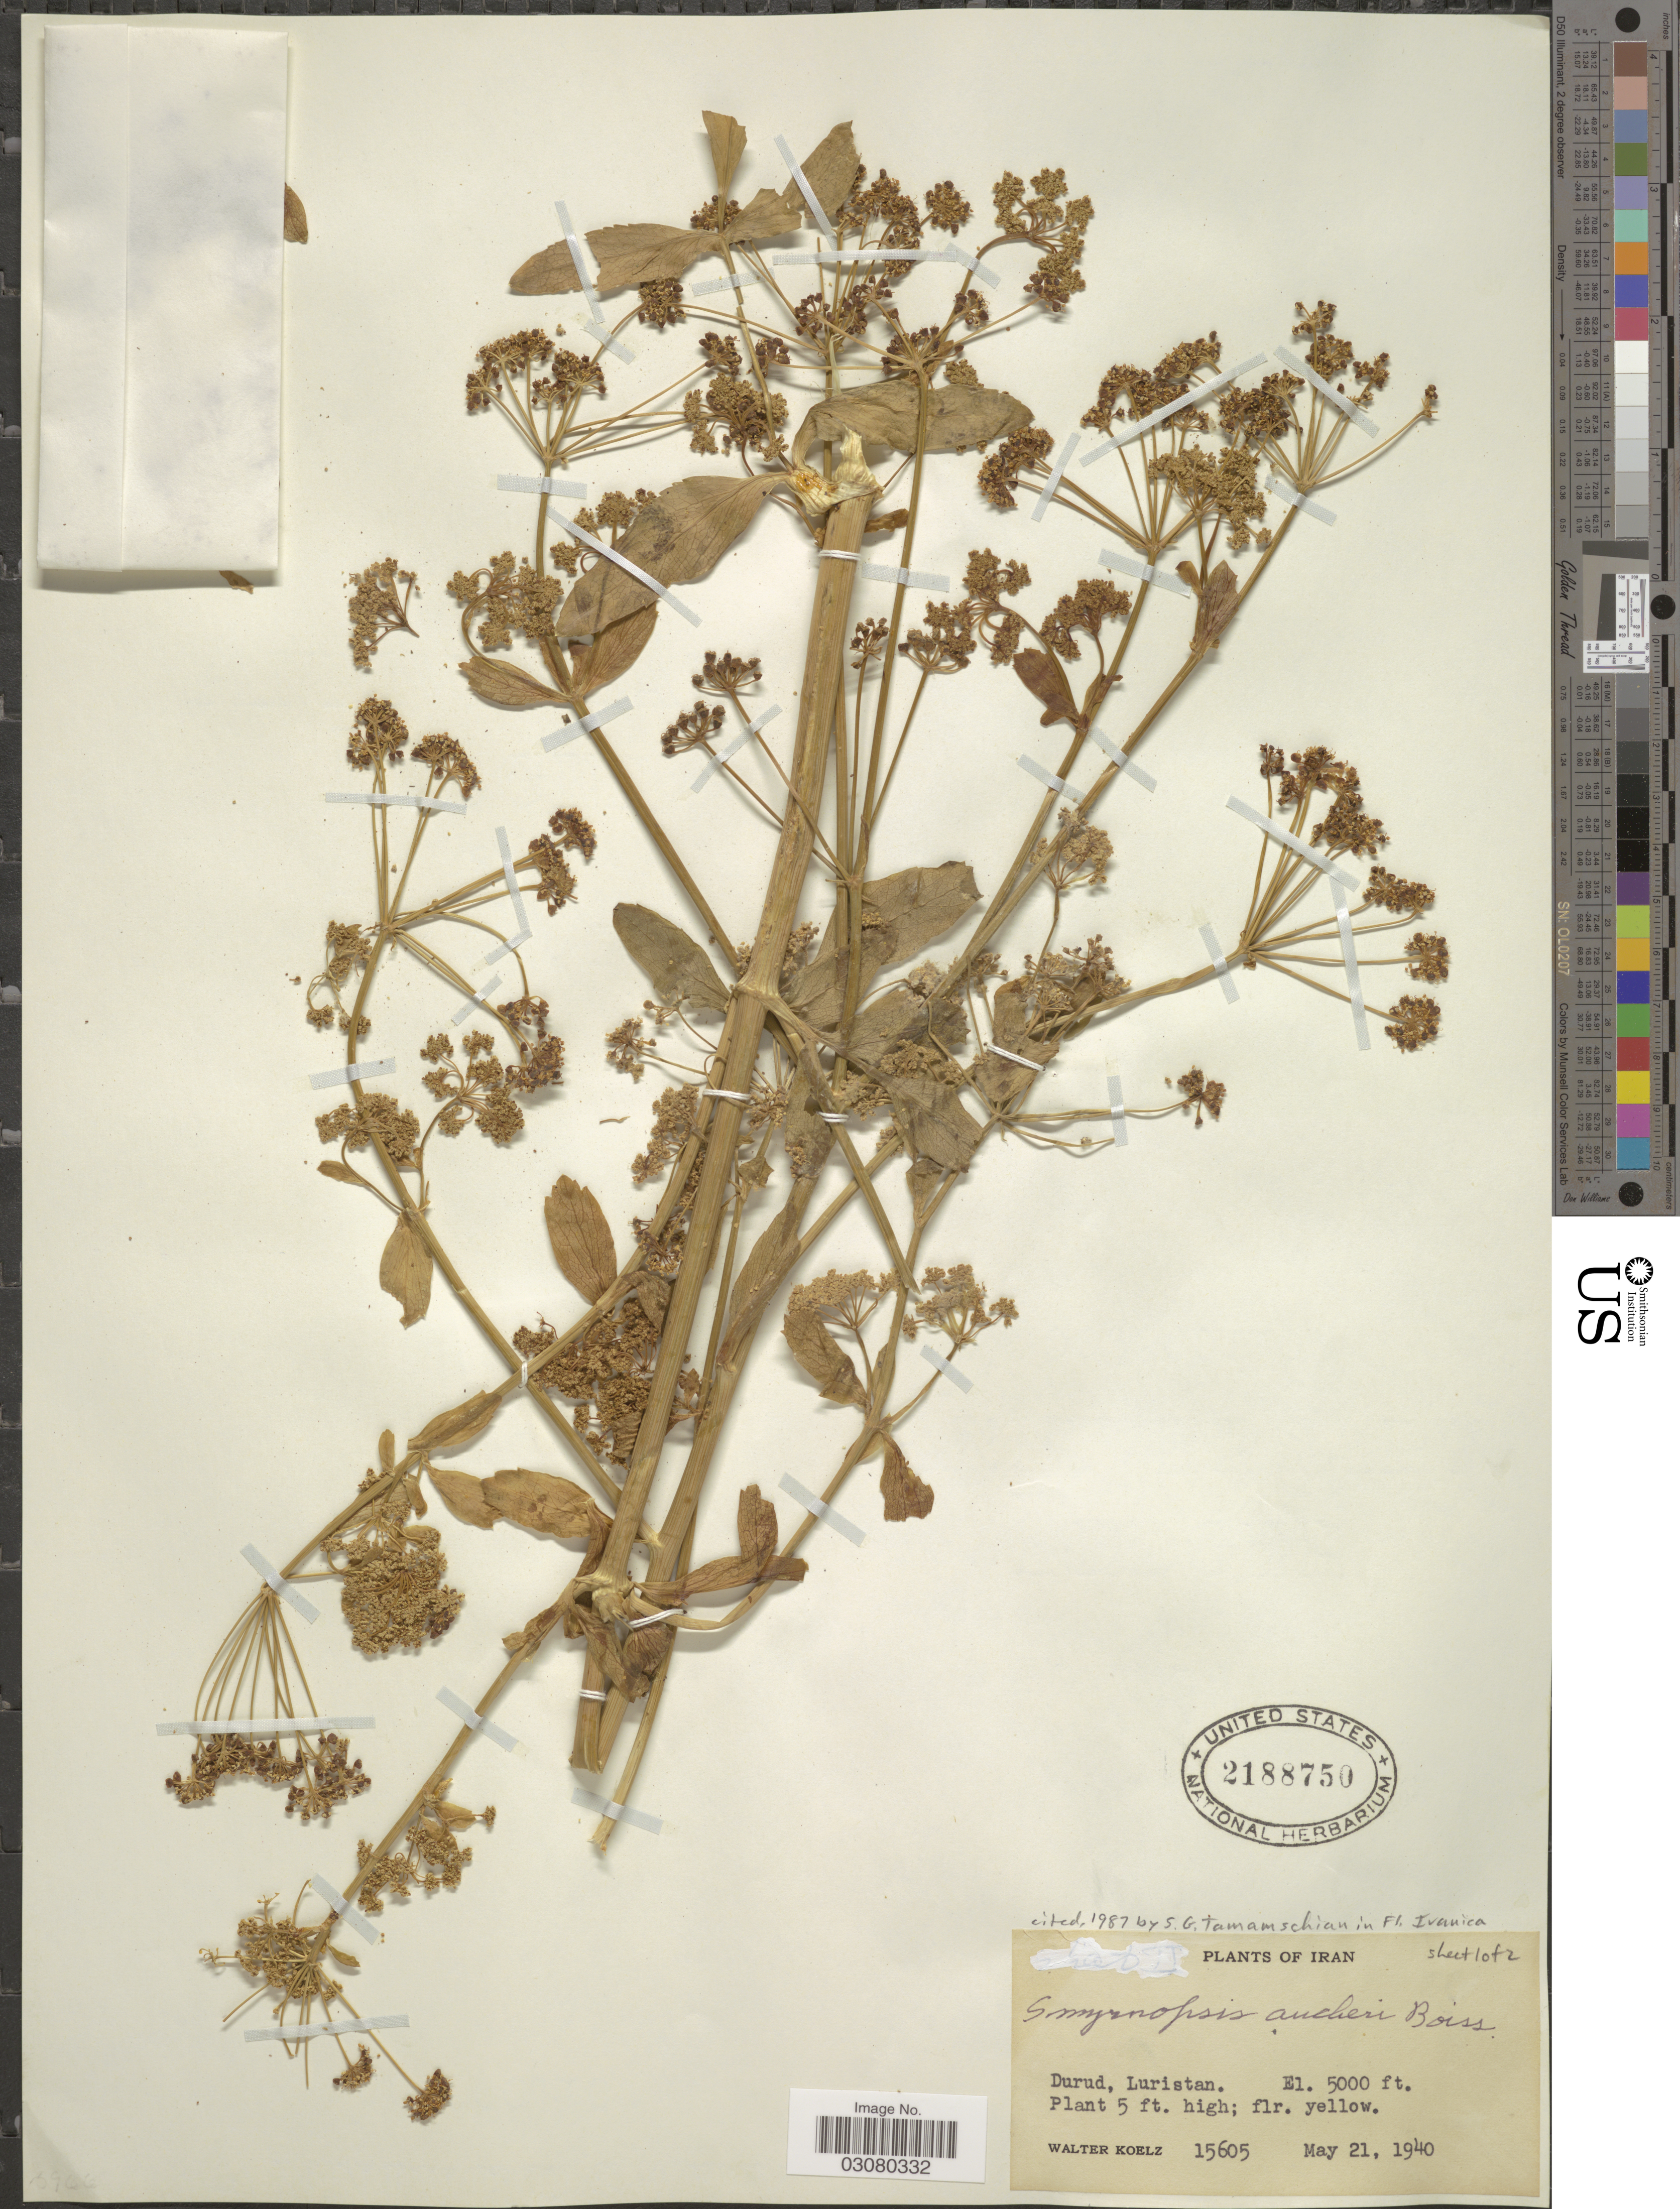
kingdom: Plantae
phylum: Tracheophyta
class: Magnoliopsida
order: Apiales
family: Apiaceae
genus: Smyrniopsis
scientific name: Smyrniopsis aucheri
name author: Boiss.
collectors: W. N. Koelz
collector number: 15605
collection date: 1940-05-21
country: Iran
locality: Durud, Luristan.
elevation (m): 1524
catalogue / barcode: US 2188750